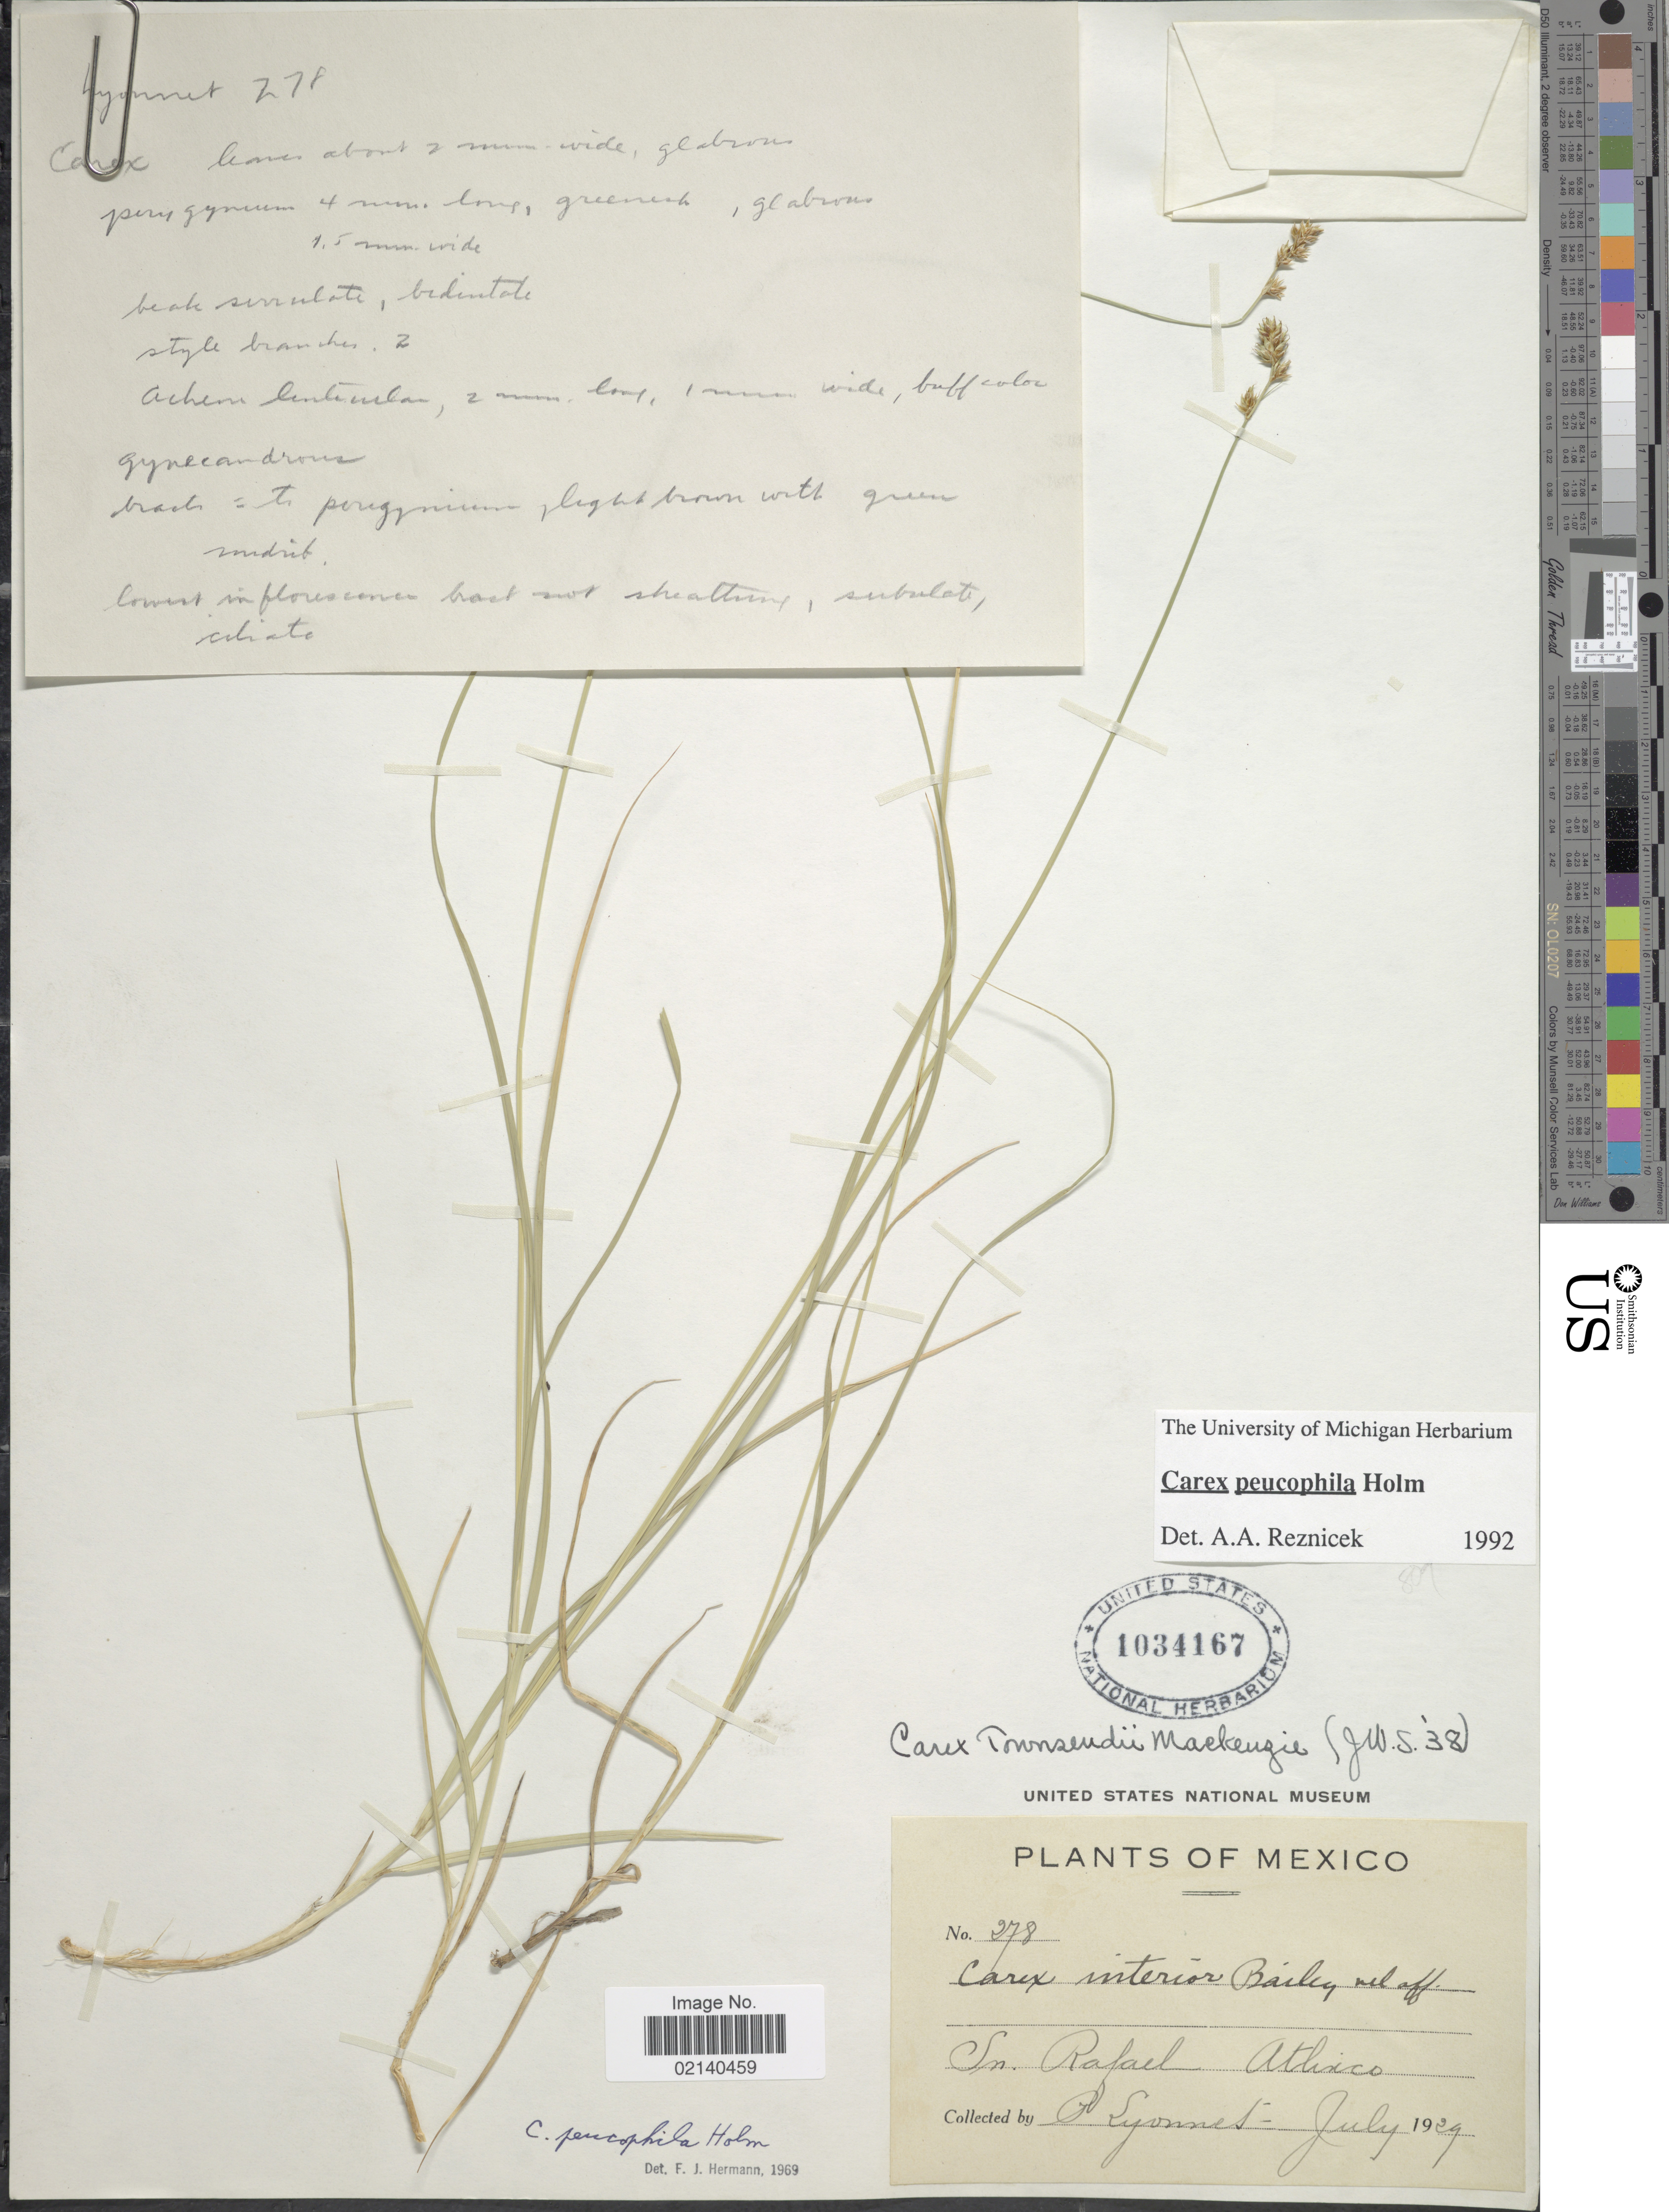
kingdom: Plantae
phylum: Tracheophyta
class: Liliopsida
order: Poales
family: Cyperaceae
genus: Carex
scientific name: Carex peucophila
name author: Holm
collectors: E. Lyonnet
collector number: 278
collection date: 1929-07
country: Mexico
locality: Sn Rafael, Atlixco.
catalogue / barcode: US 1034167